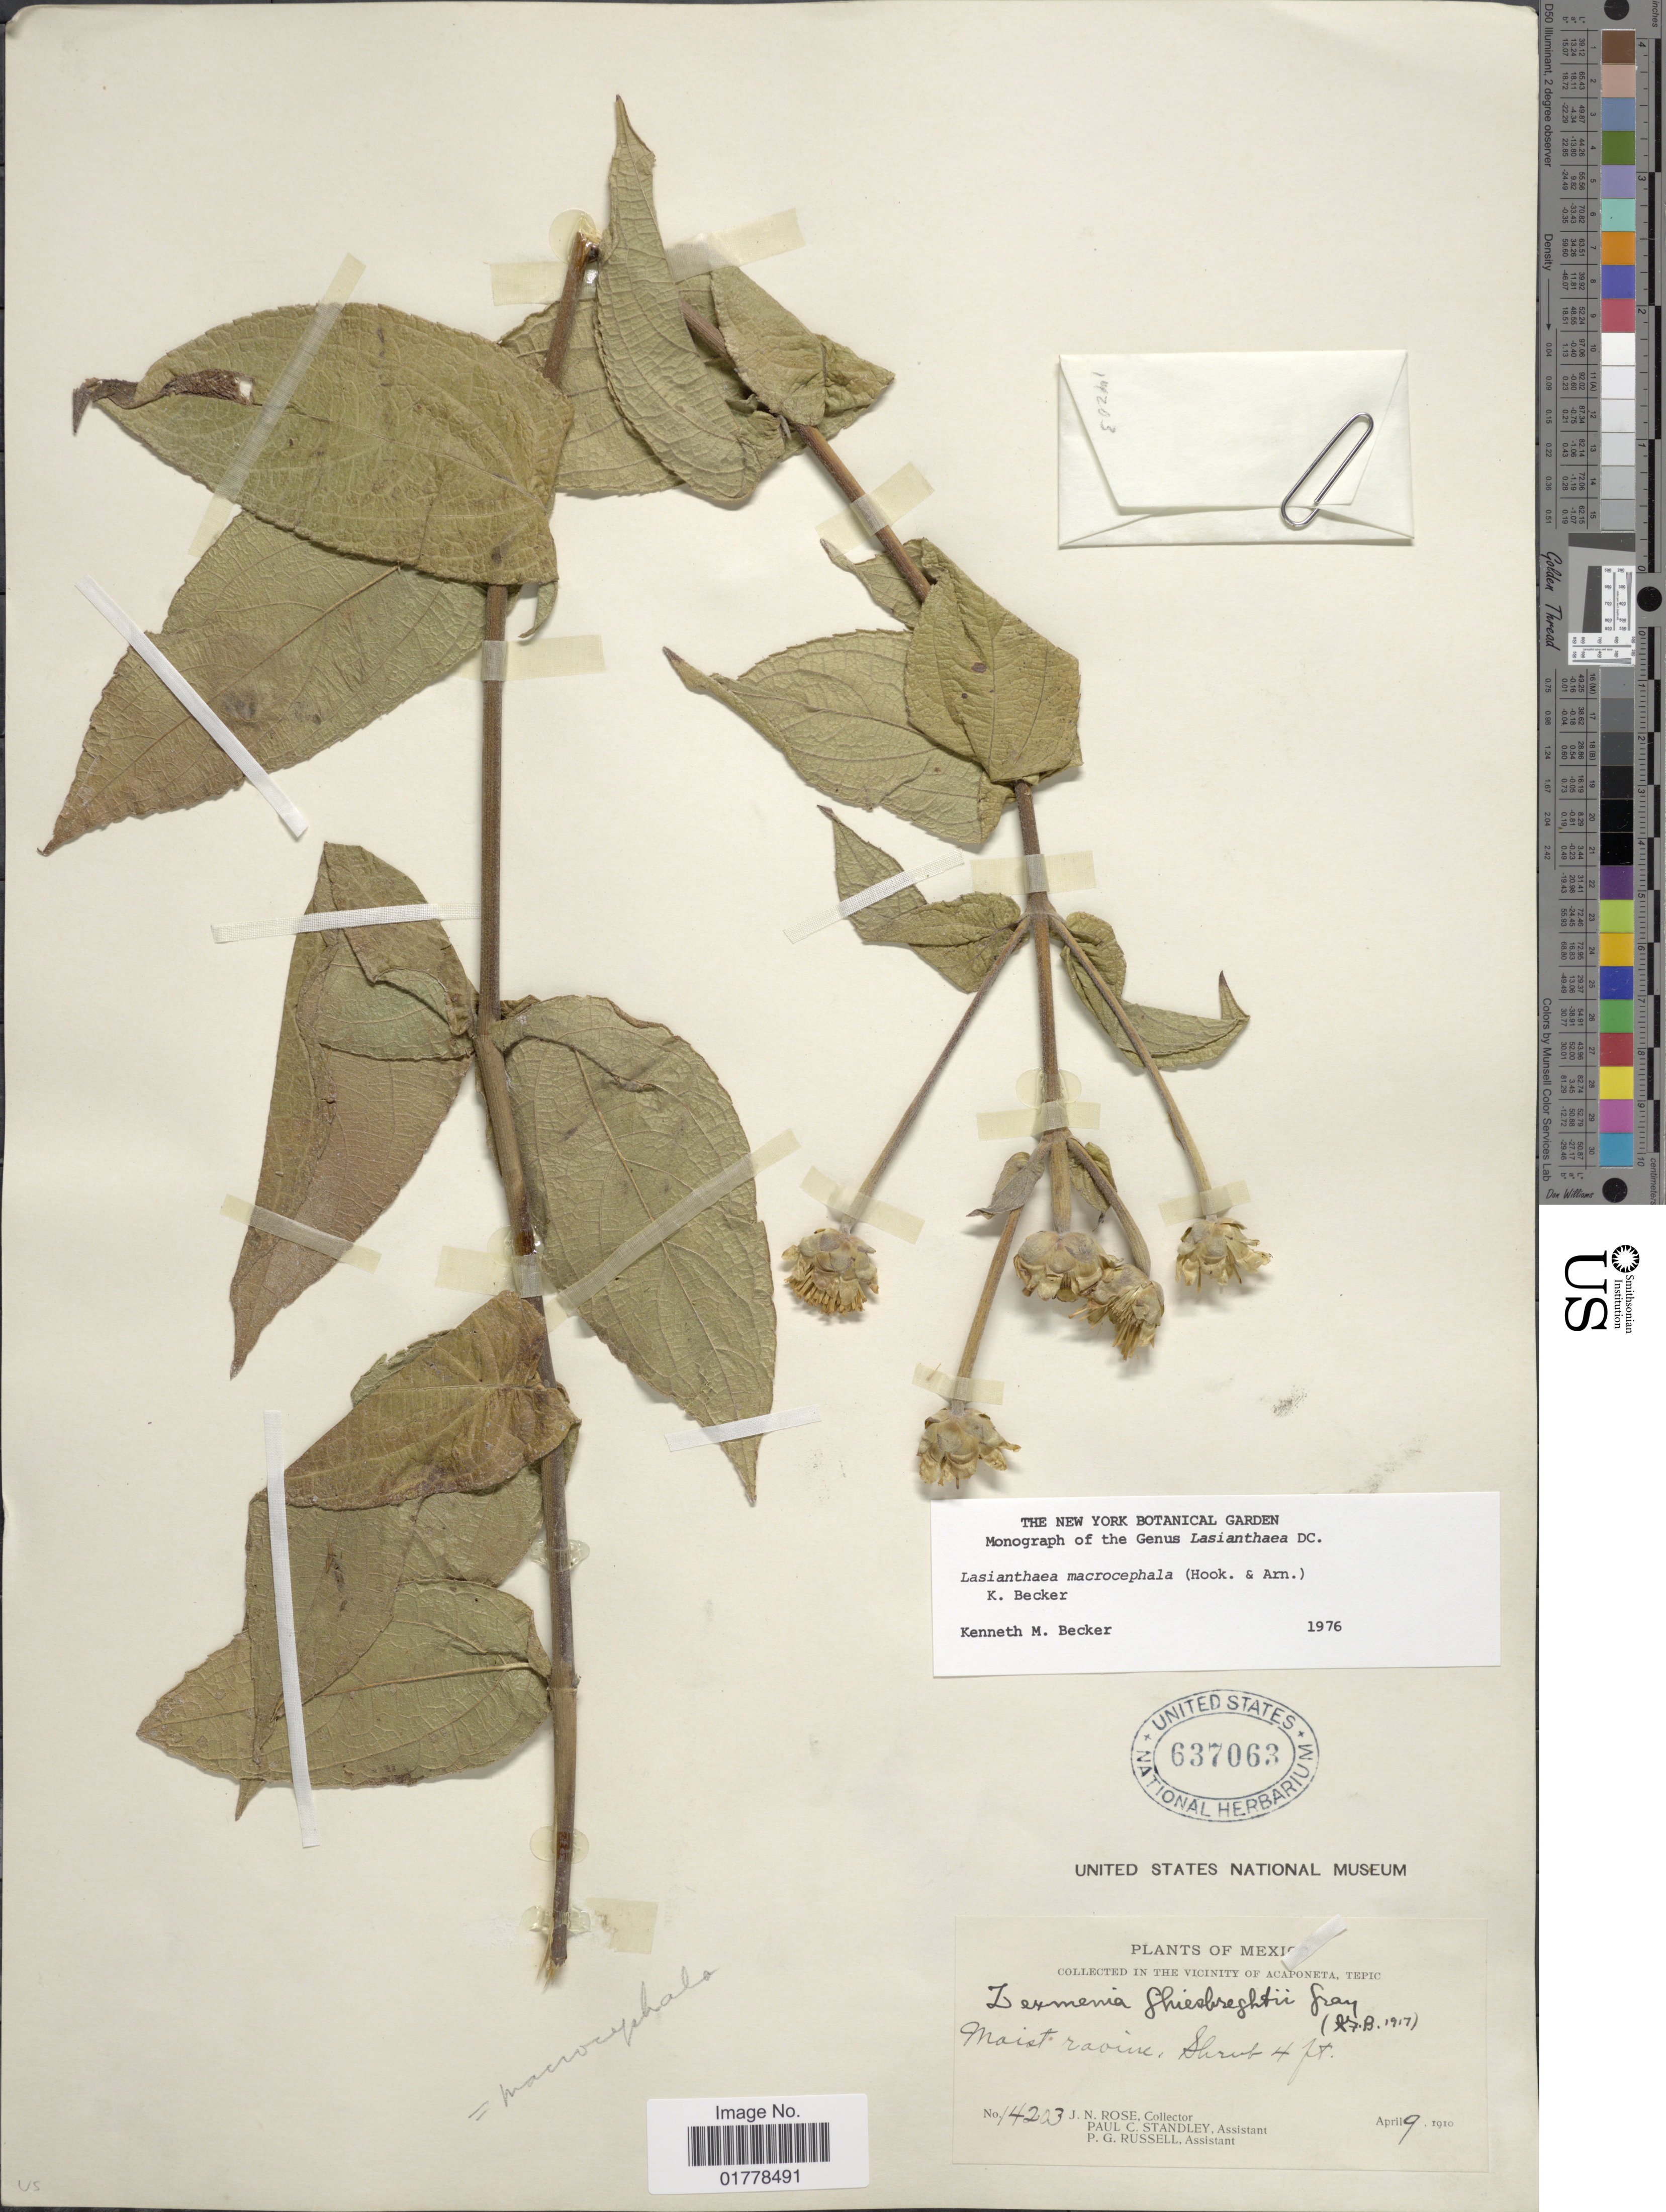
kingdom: Plantae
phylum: Tracheophyta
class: Magnoliopsida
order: Asterales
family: Asteraceae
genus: Lasianthaea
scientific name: Lasianthaea macrocephala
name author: (Hook. & Arn.) K.M. Becker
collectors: J. N. Rose, P. C. Standley & P. G. Russell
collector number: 14203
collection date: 1910-04-09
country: Mexico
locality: In the vicinity of Acaponeta, Tepic. Moist ravine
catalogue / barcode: US 637063